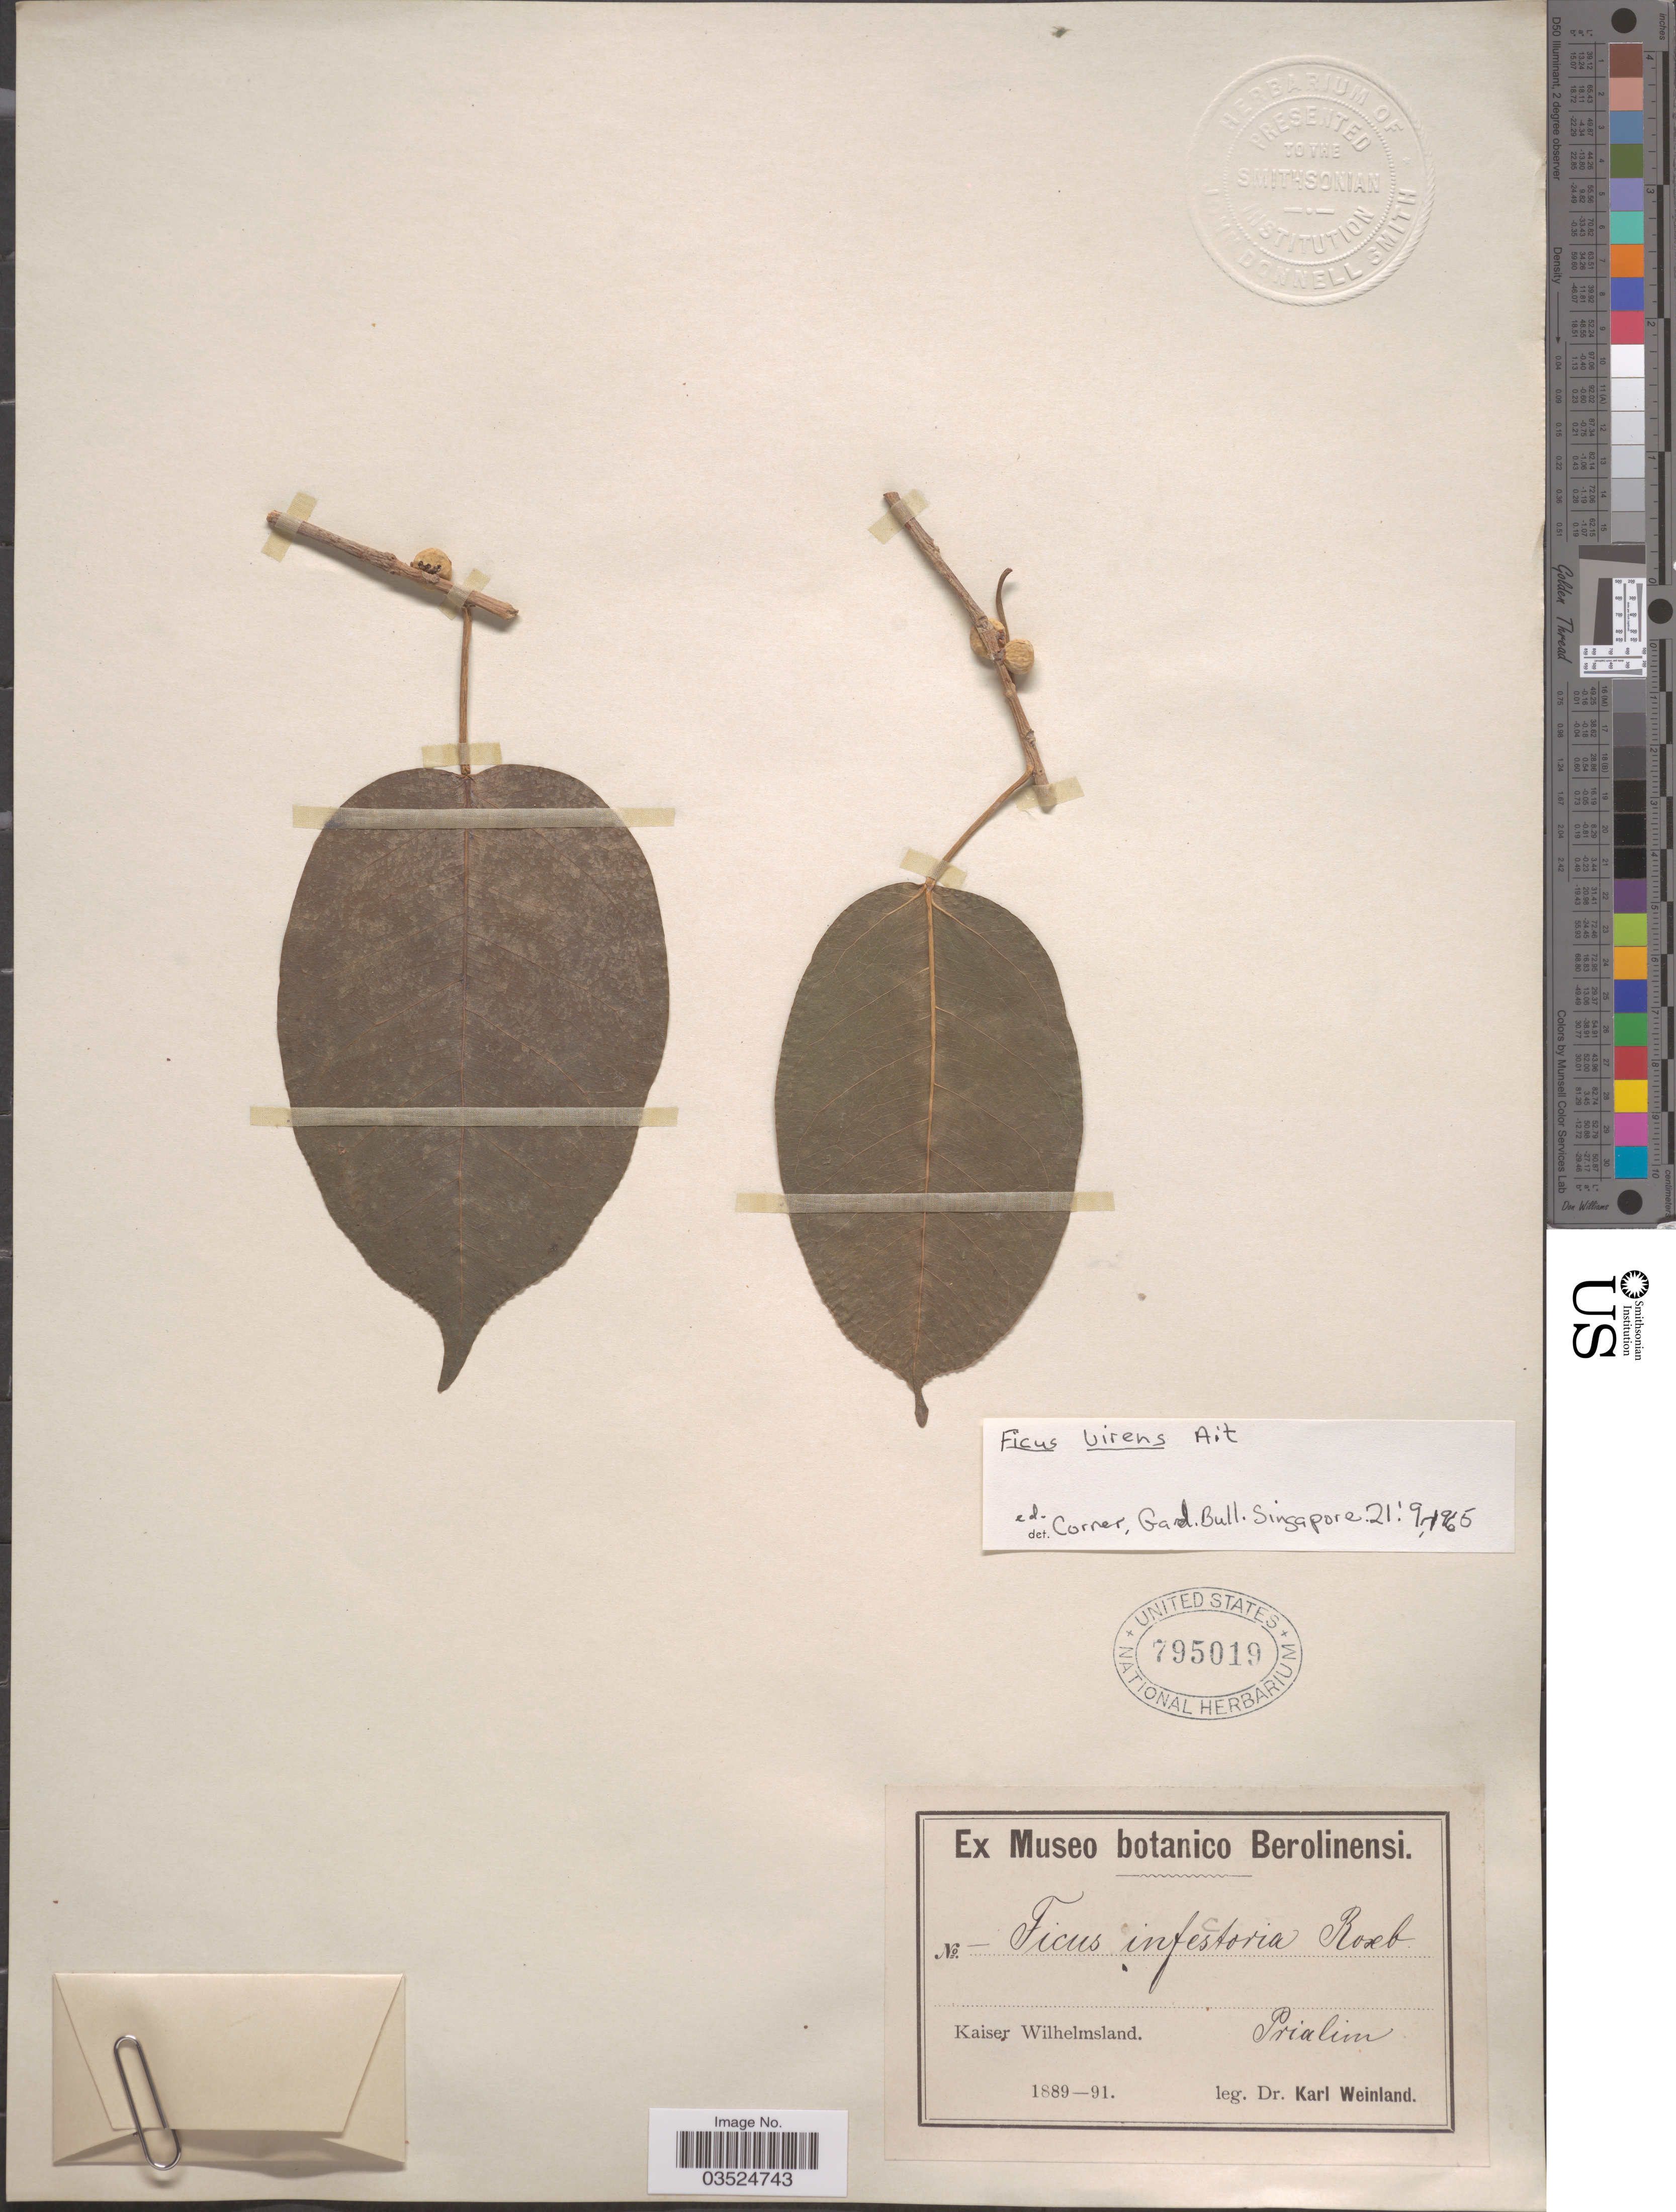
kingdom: Plantae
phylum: Tracheophyta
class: Magnoliopsida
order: Rosales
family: Moraceae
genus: Ficus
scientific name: Ficus virens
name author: Aiton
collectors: K. Weinland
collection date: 1889/1891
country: Papua New Guinea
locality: Kaiser Wilhelmsland. Prialim.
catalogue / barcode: US 795019